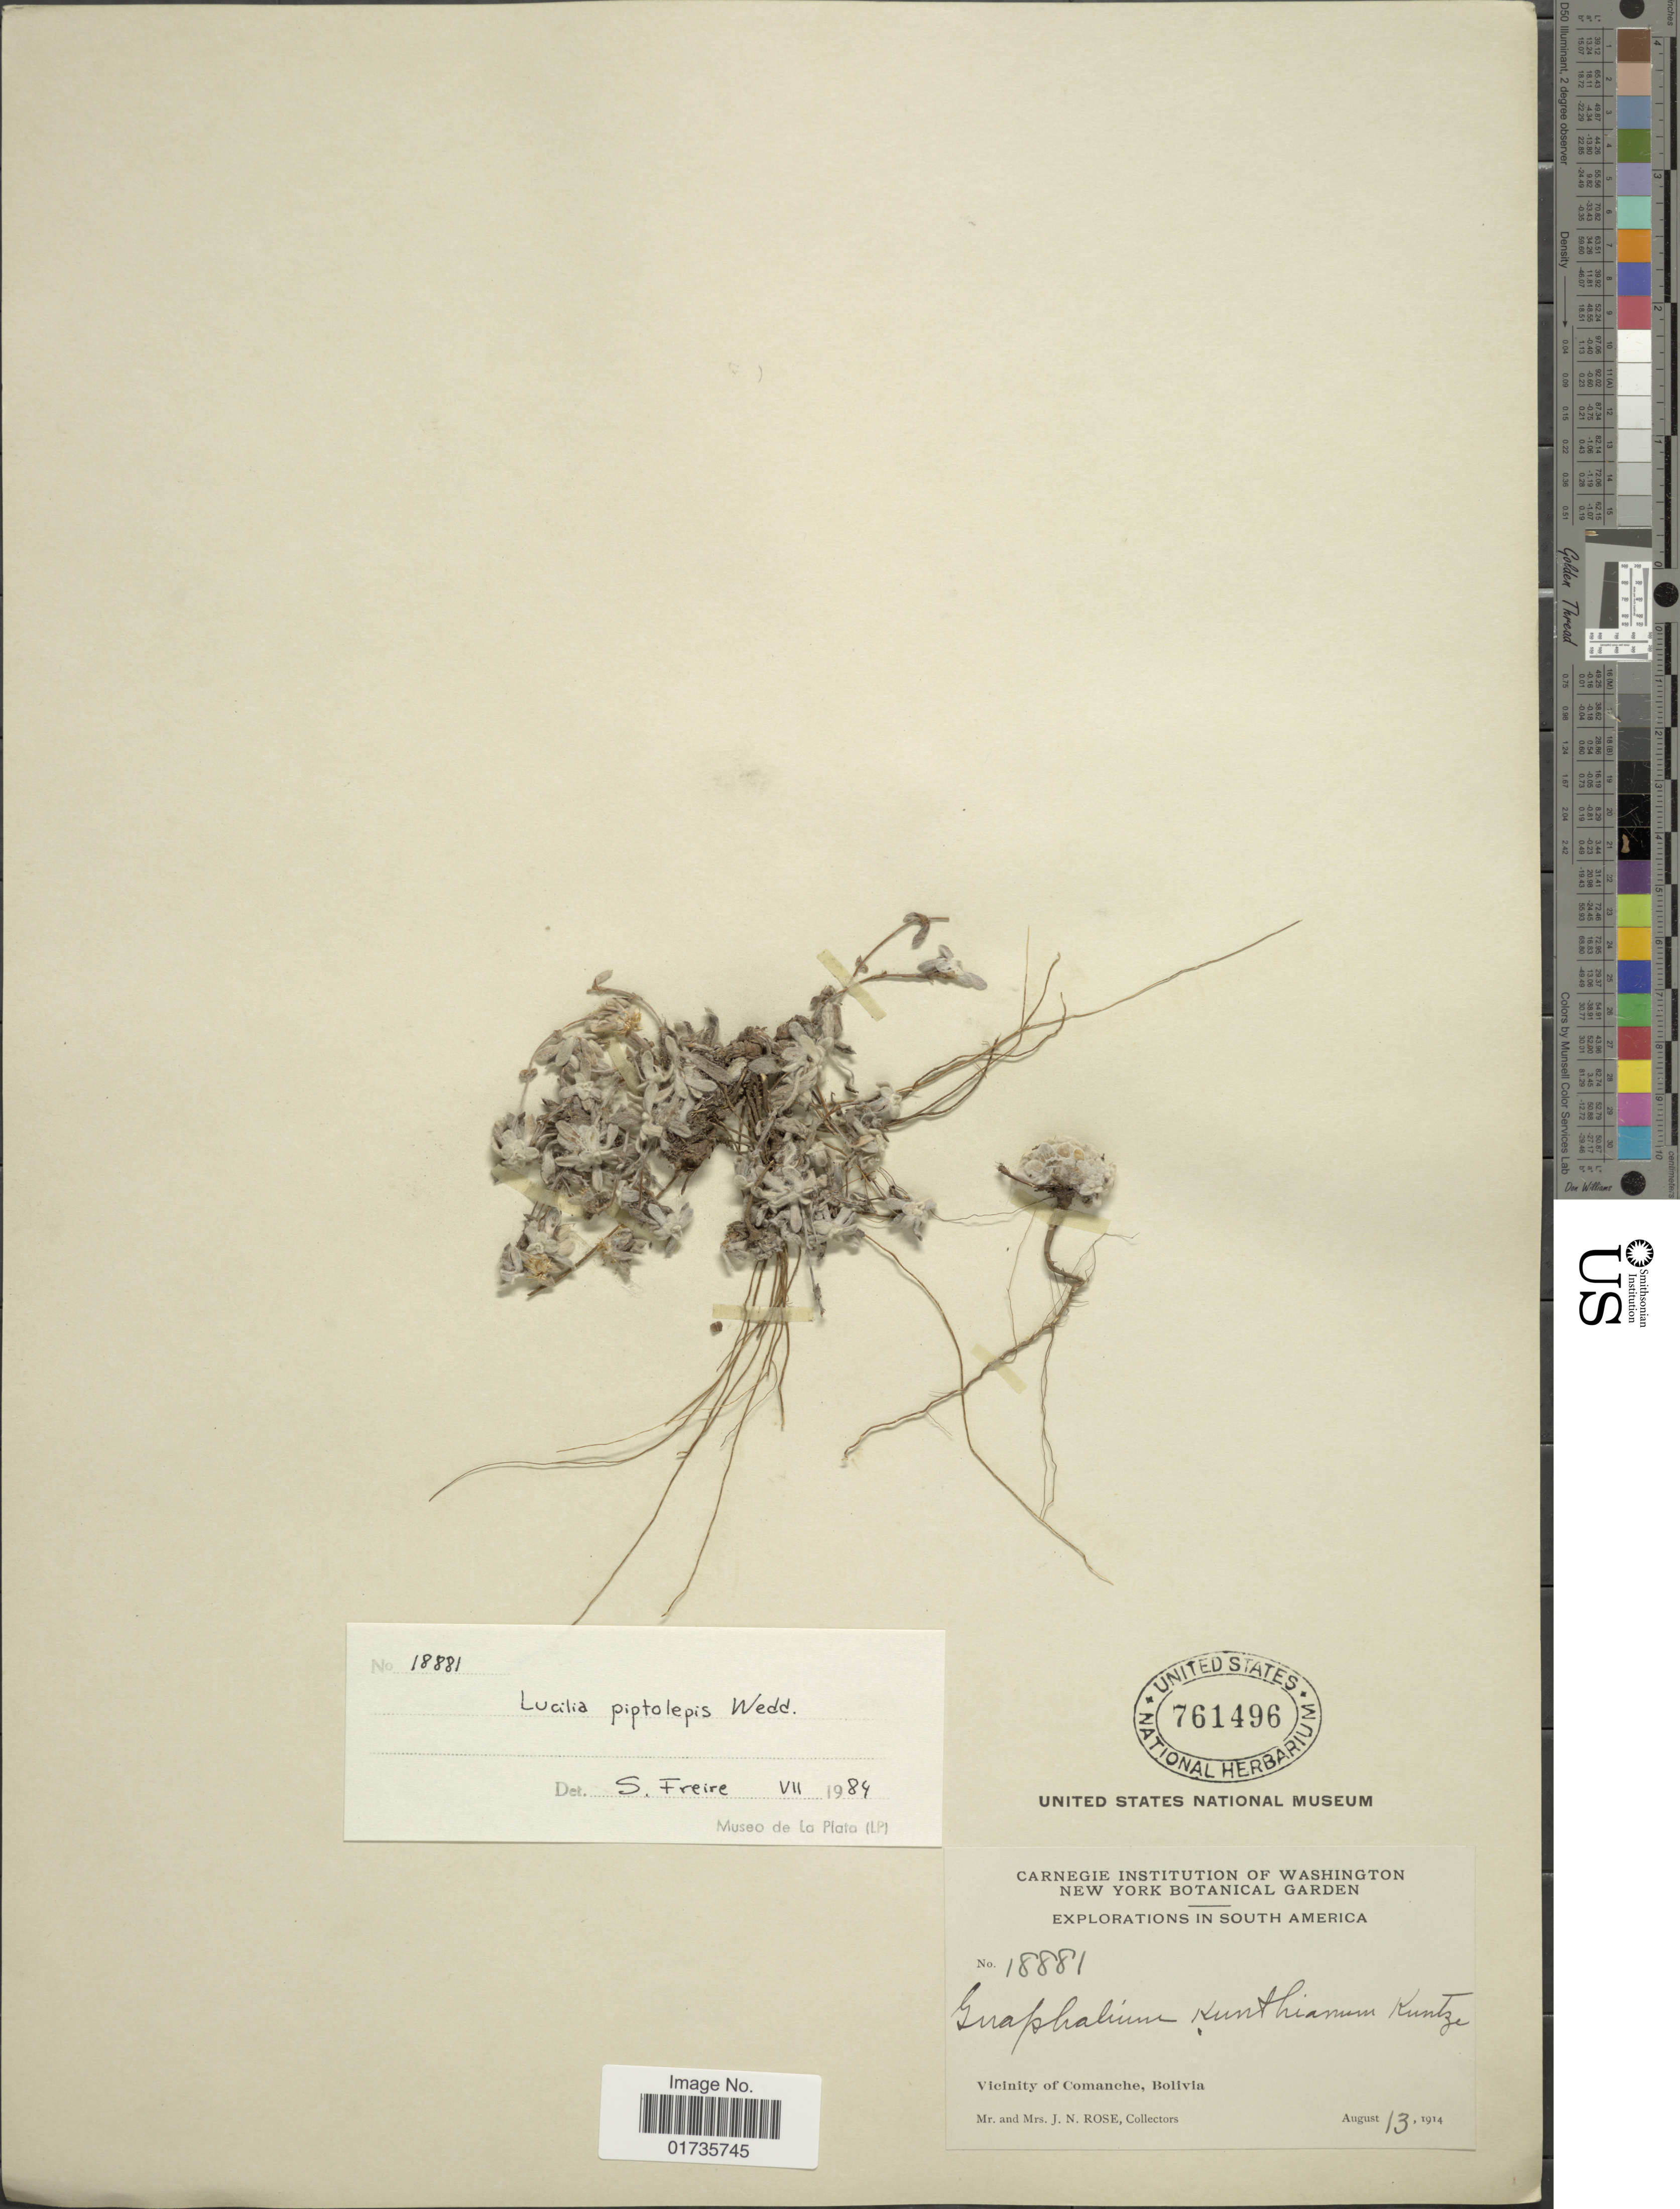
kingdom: Plantae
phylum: Tracheophyta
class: Magnoliopsida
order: Asterales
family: Asteraceae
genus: Mniodes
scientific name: Mniodes piptolepis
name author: (Wedd.) S.E. Freire et al.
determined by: Dillon, M. O.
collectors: J. N. Rose & J. S. Rose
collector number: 18881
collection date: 1914-08-13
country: Bolivia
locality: Vicinity of Comanche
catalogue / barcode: US 761496